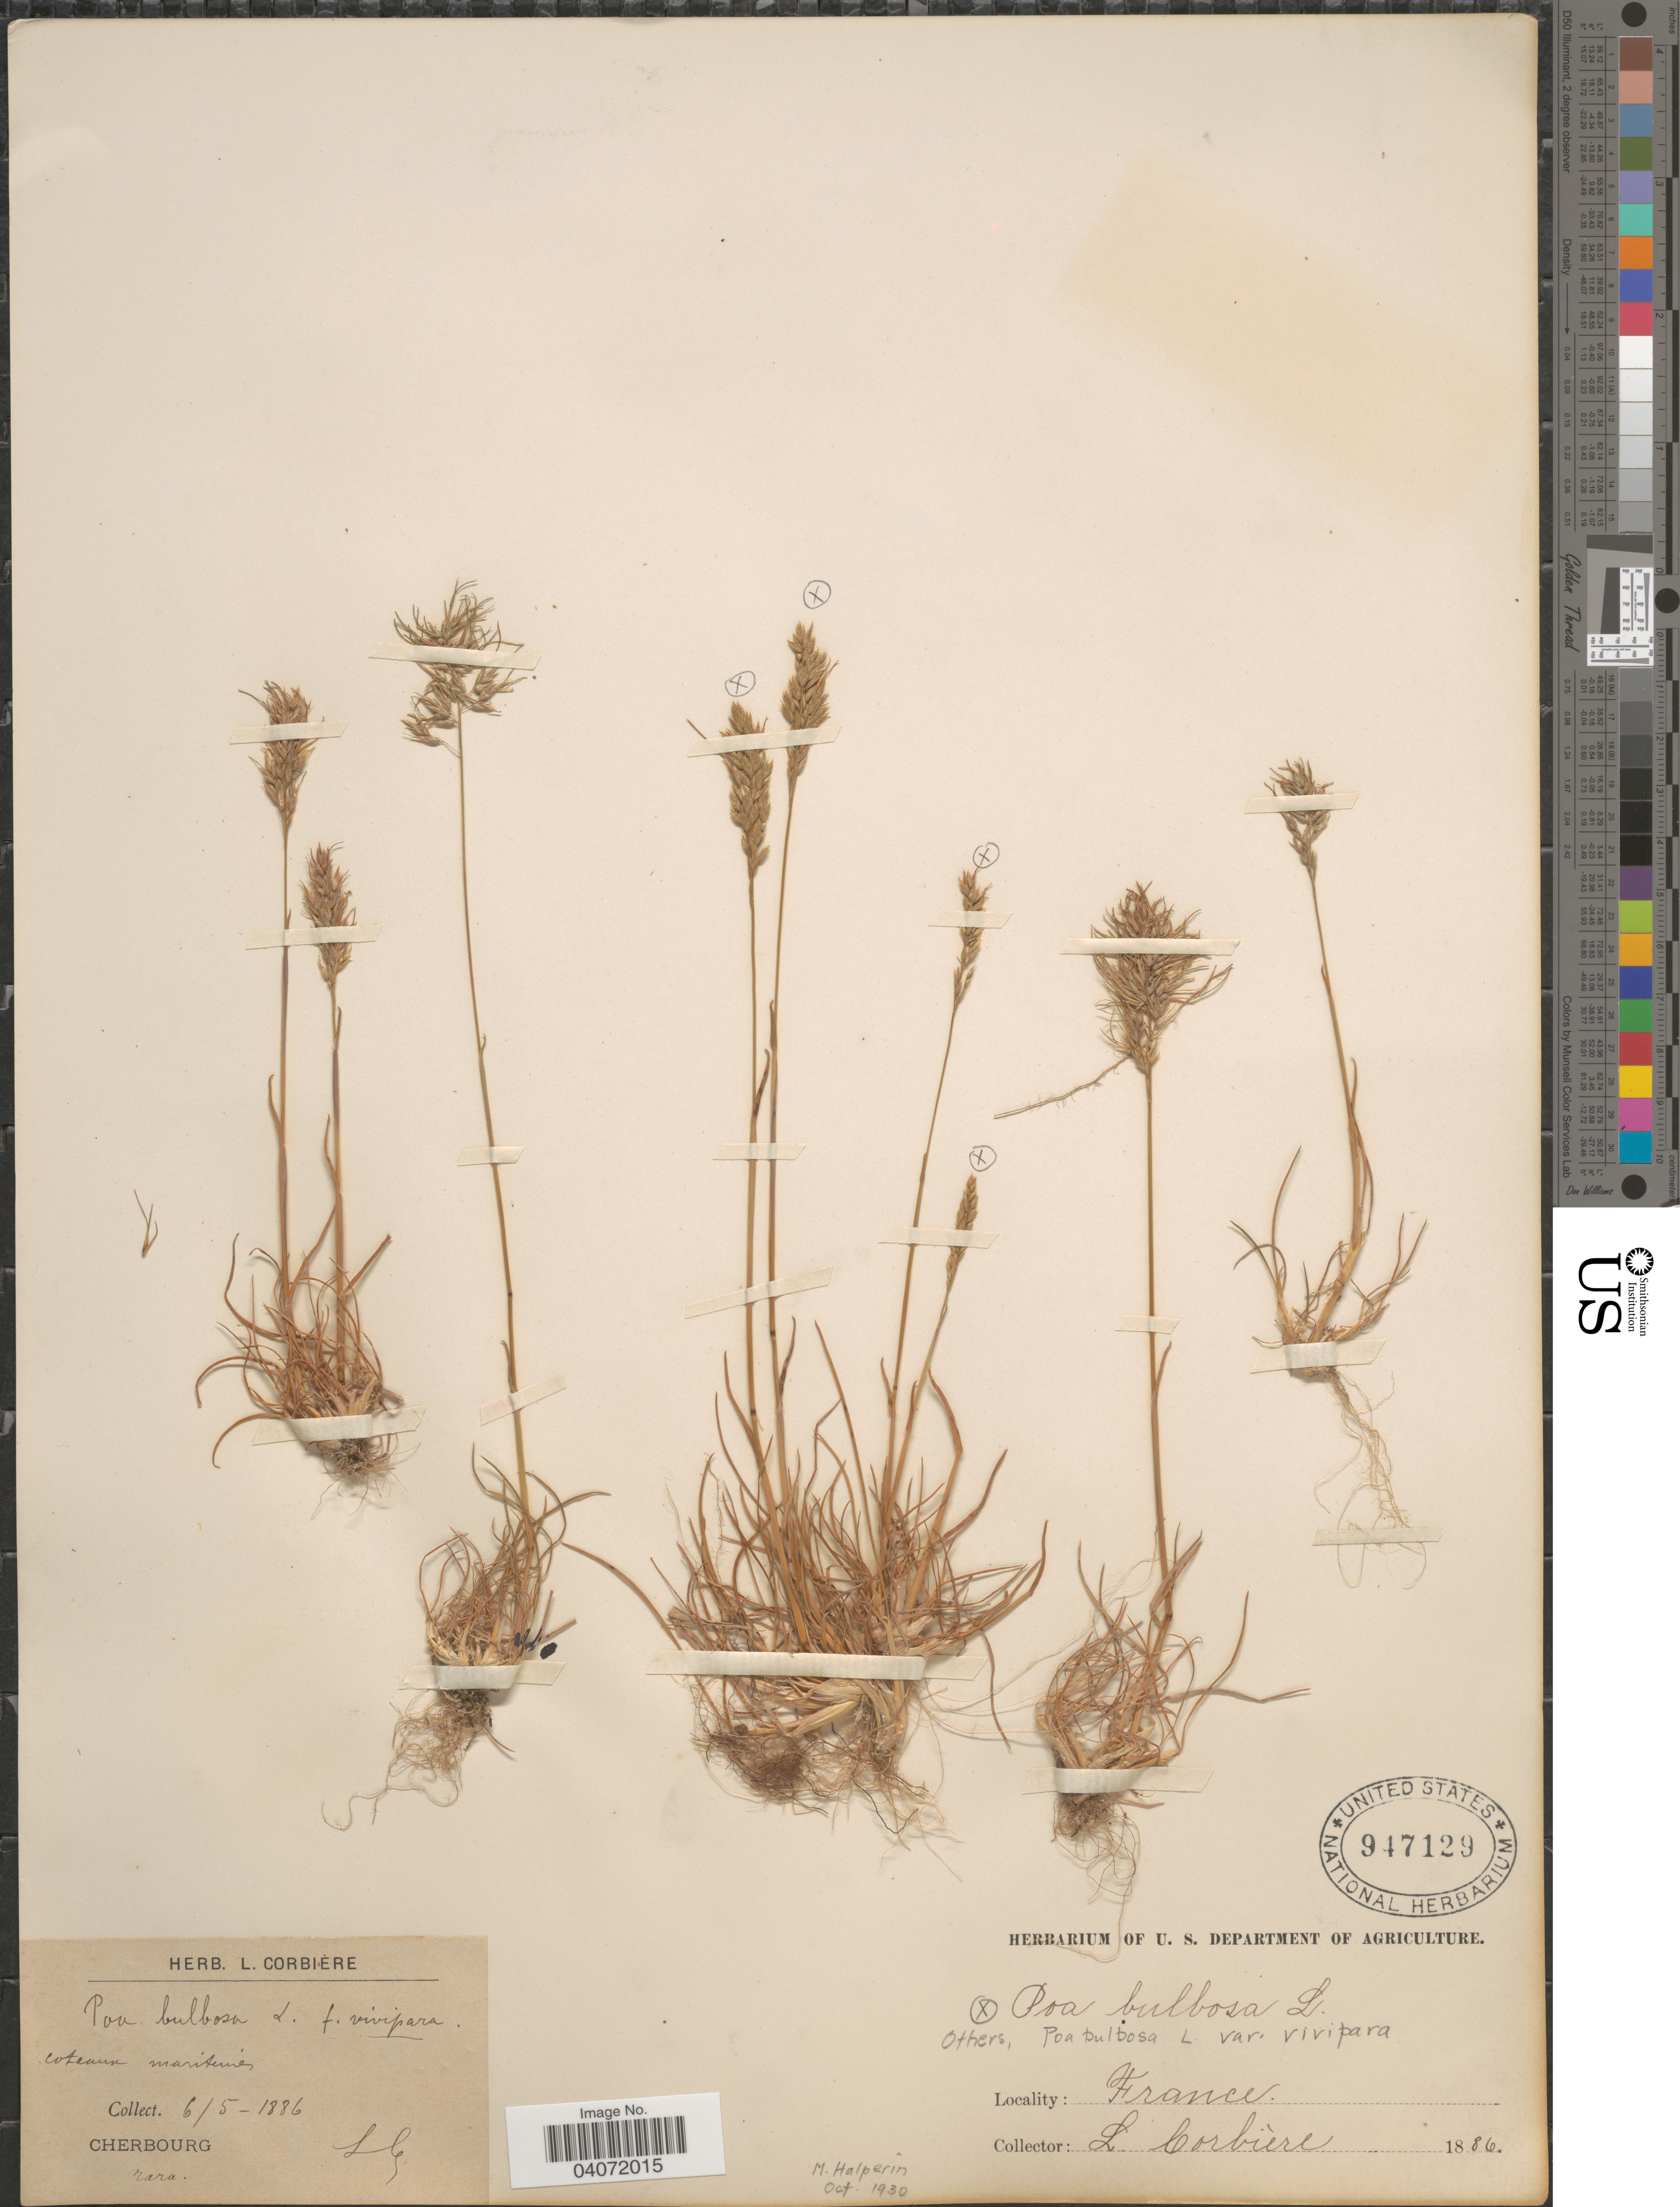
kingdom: Plantae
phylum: Tracheophyta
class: Liliopsida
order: Poales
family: Poaceae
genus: Poa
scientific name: Poa bulbosa subsp. bulbosa var. vivipara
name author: Koeler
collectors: L. Corbière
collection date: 1886-05-06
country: France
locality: Cherbourg.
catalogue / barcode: US 947129